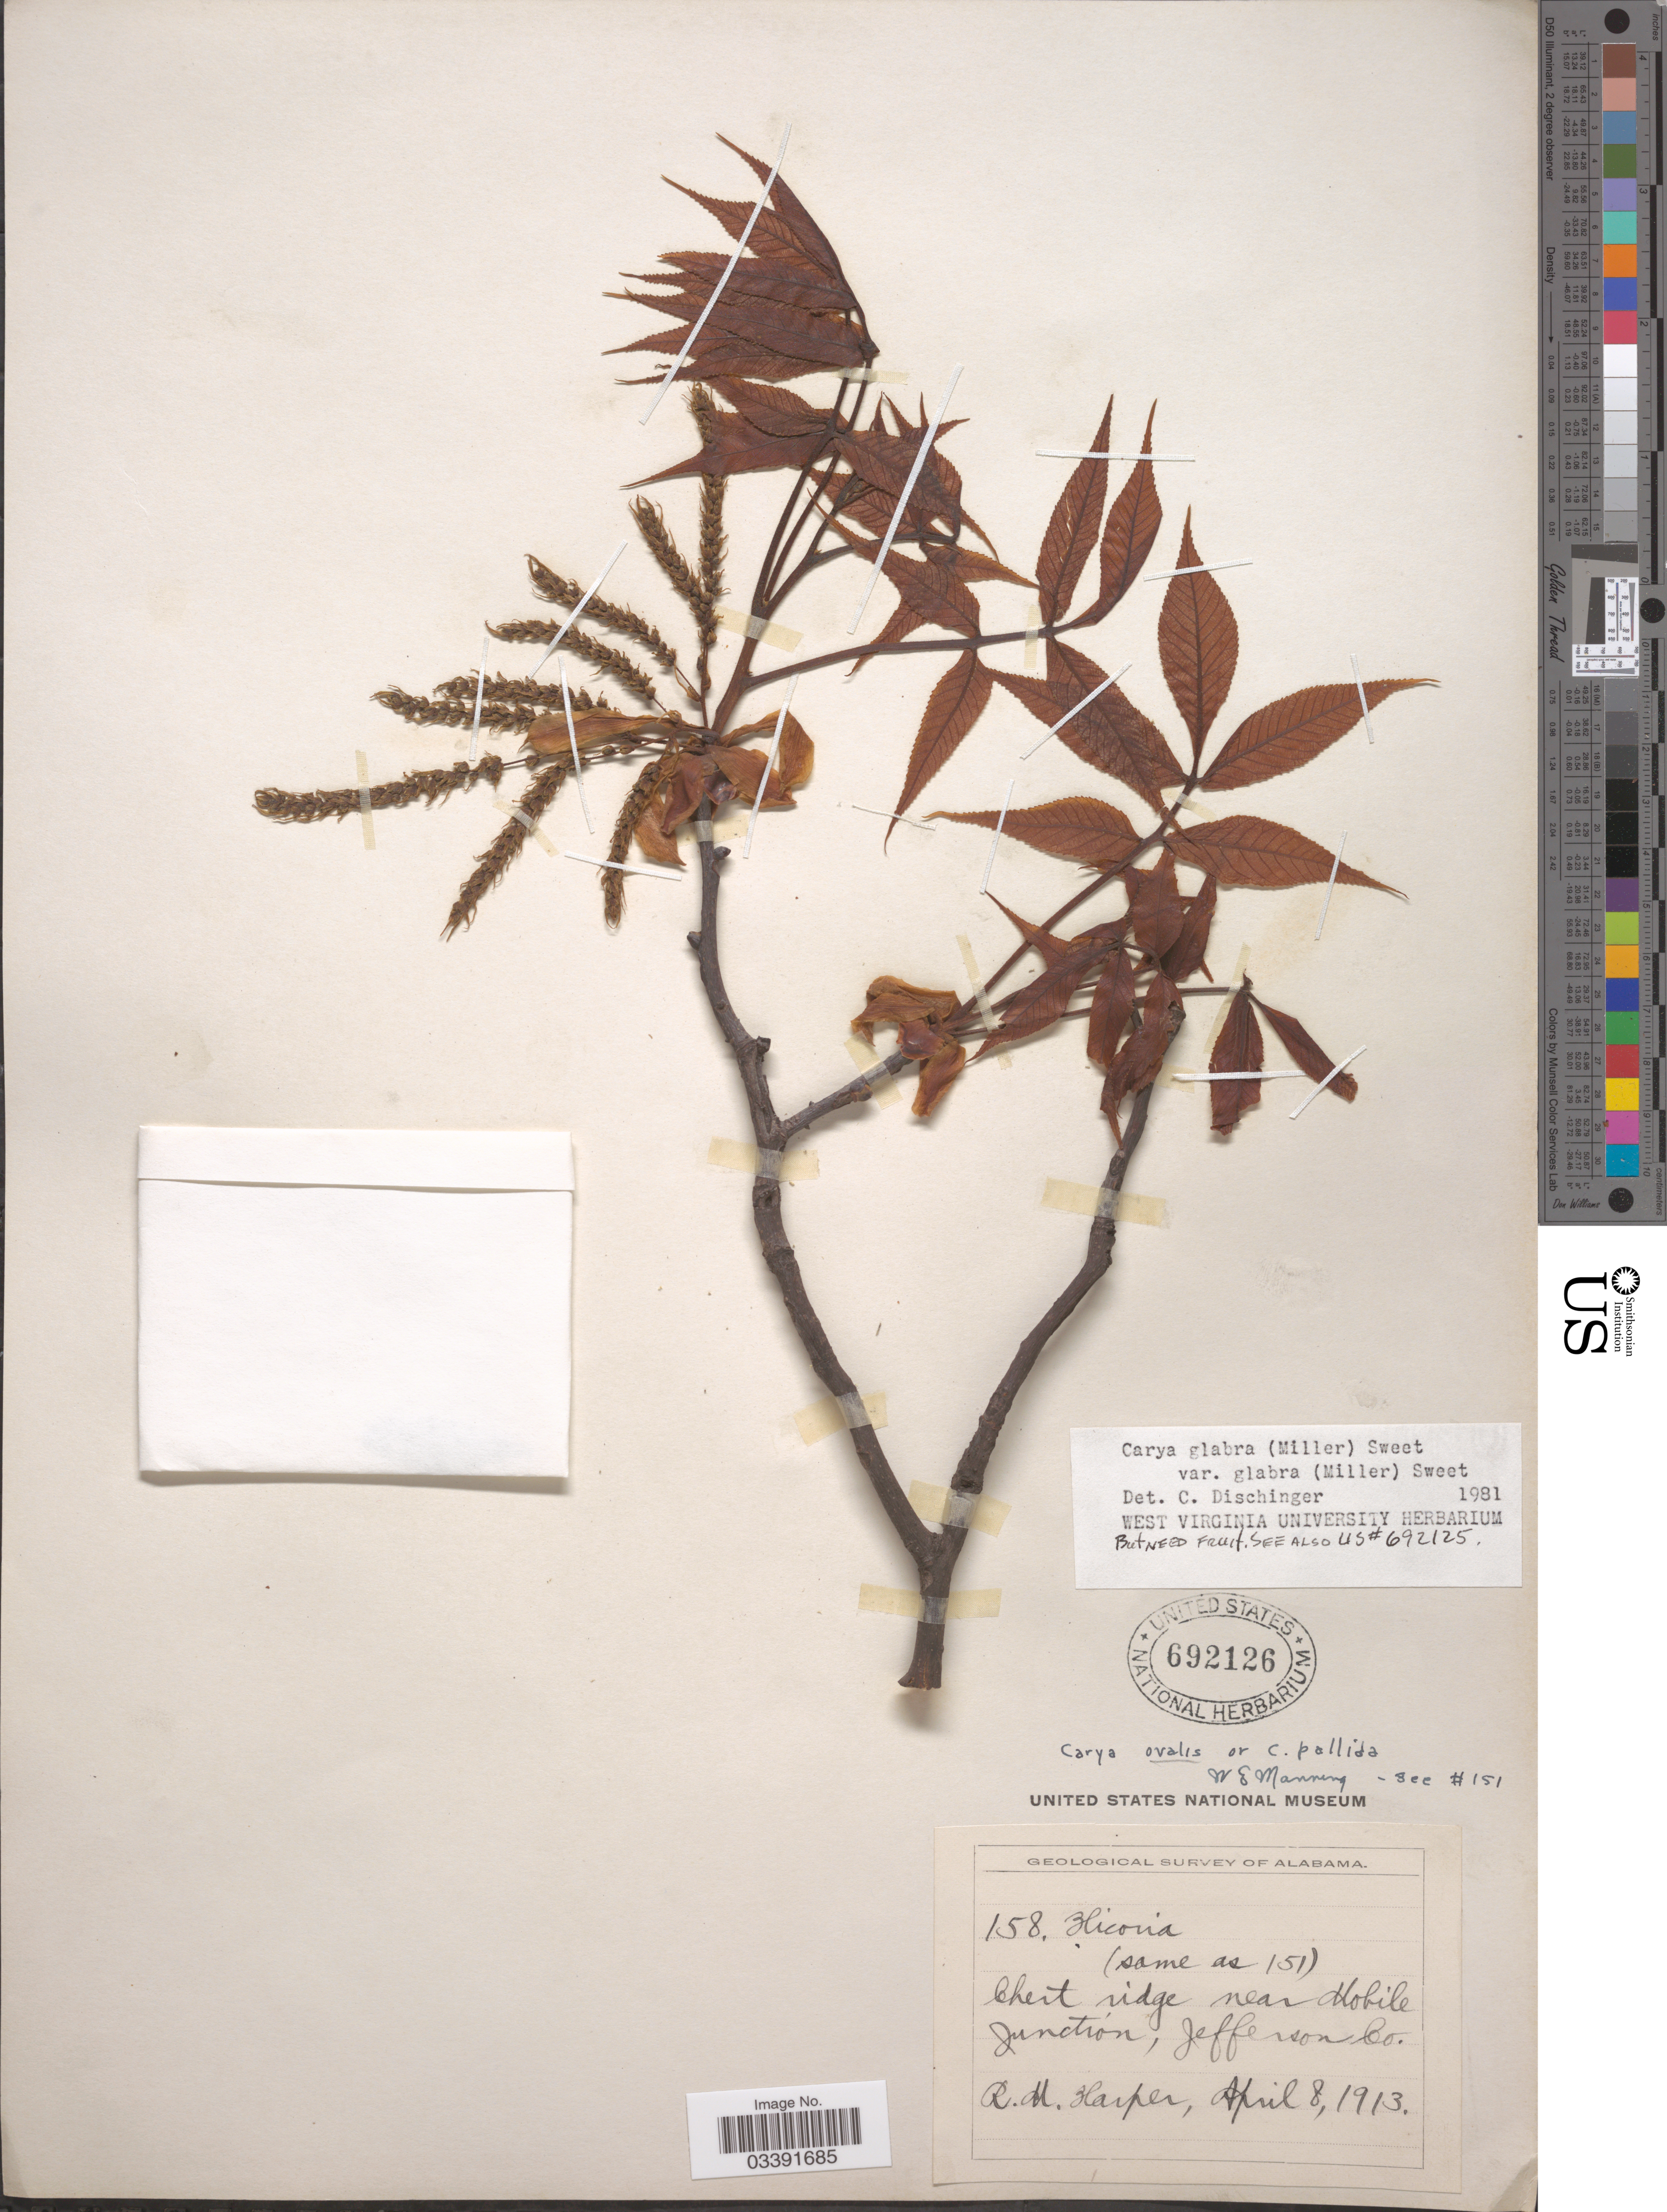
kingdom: Plantae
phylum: Tracheophyta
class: Magnoliopsida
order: Fagales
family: Juglandaceae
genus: Carya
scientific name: Carya glabra var. glabra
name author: (Mill.) Sweet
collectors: R. Harper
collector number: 158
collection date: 1913-04-08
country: United States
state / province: Alabama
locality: Chert ridge near Mobile Junction, Jefferson Co.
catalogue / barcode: US 692126